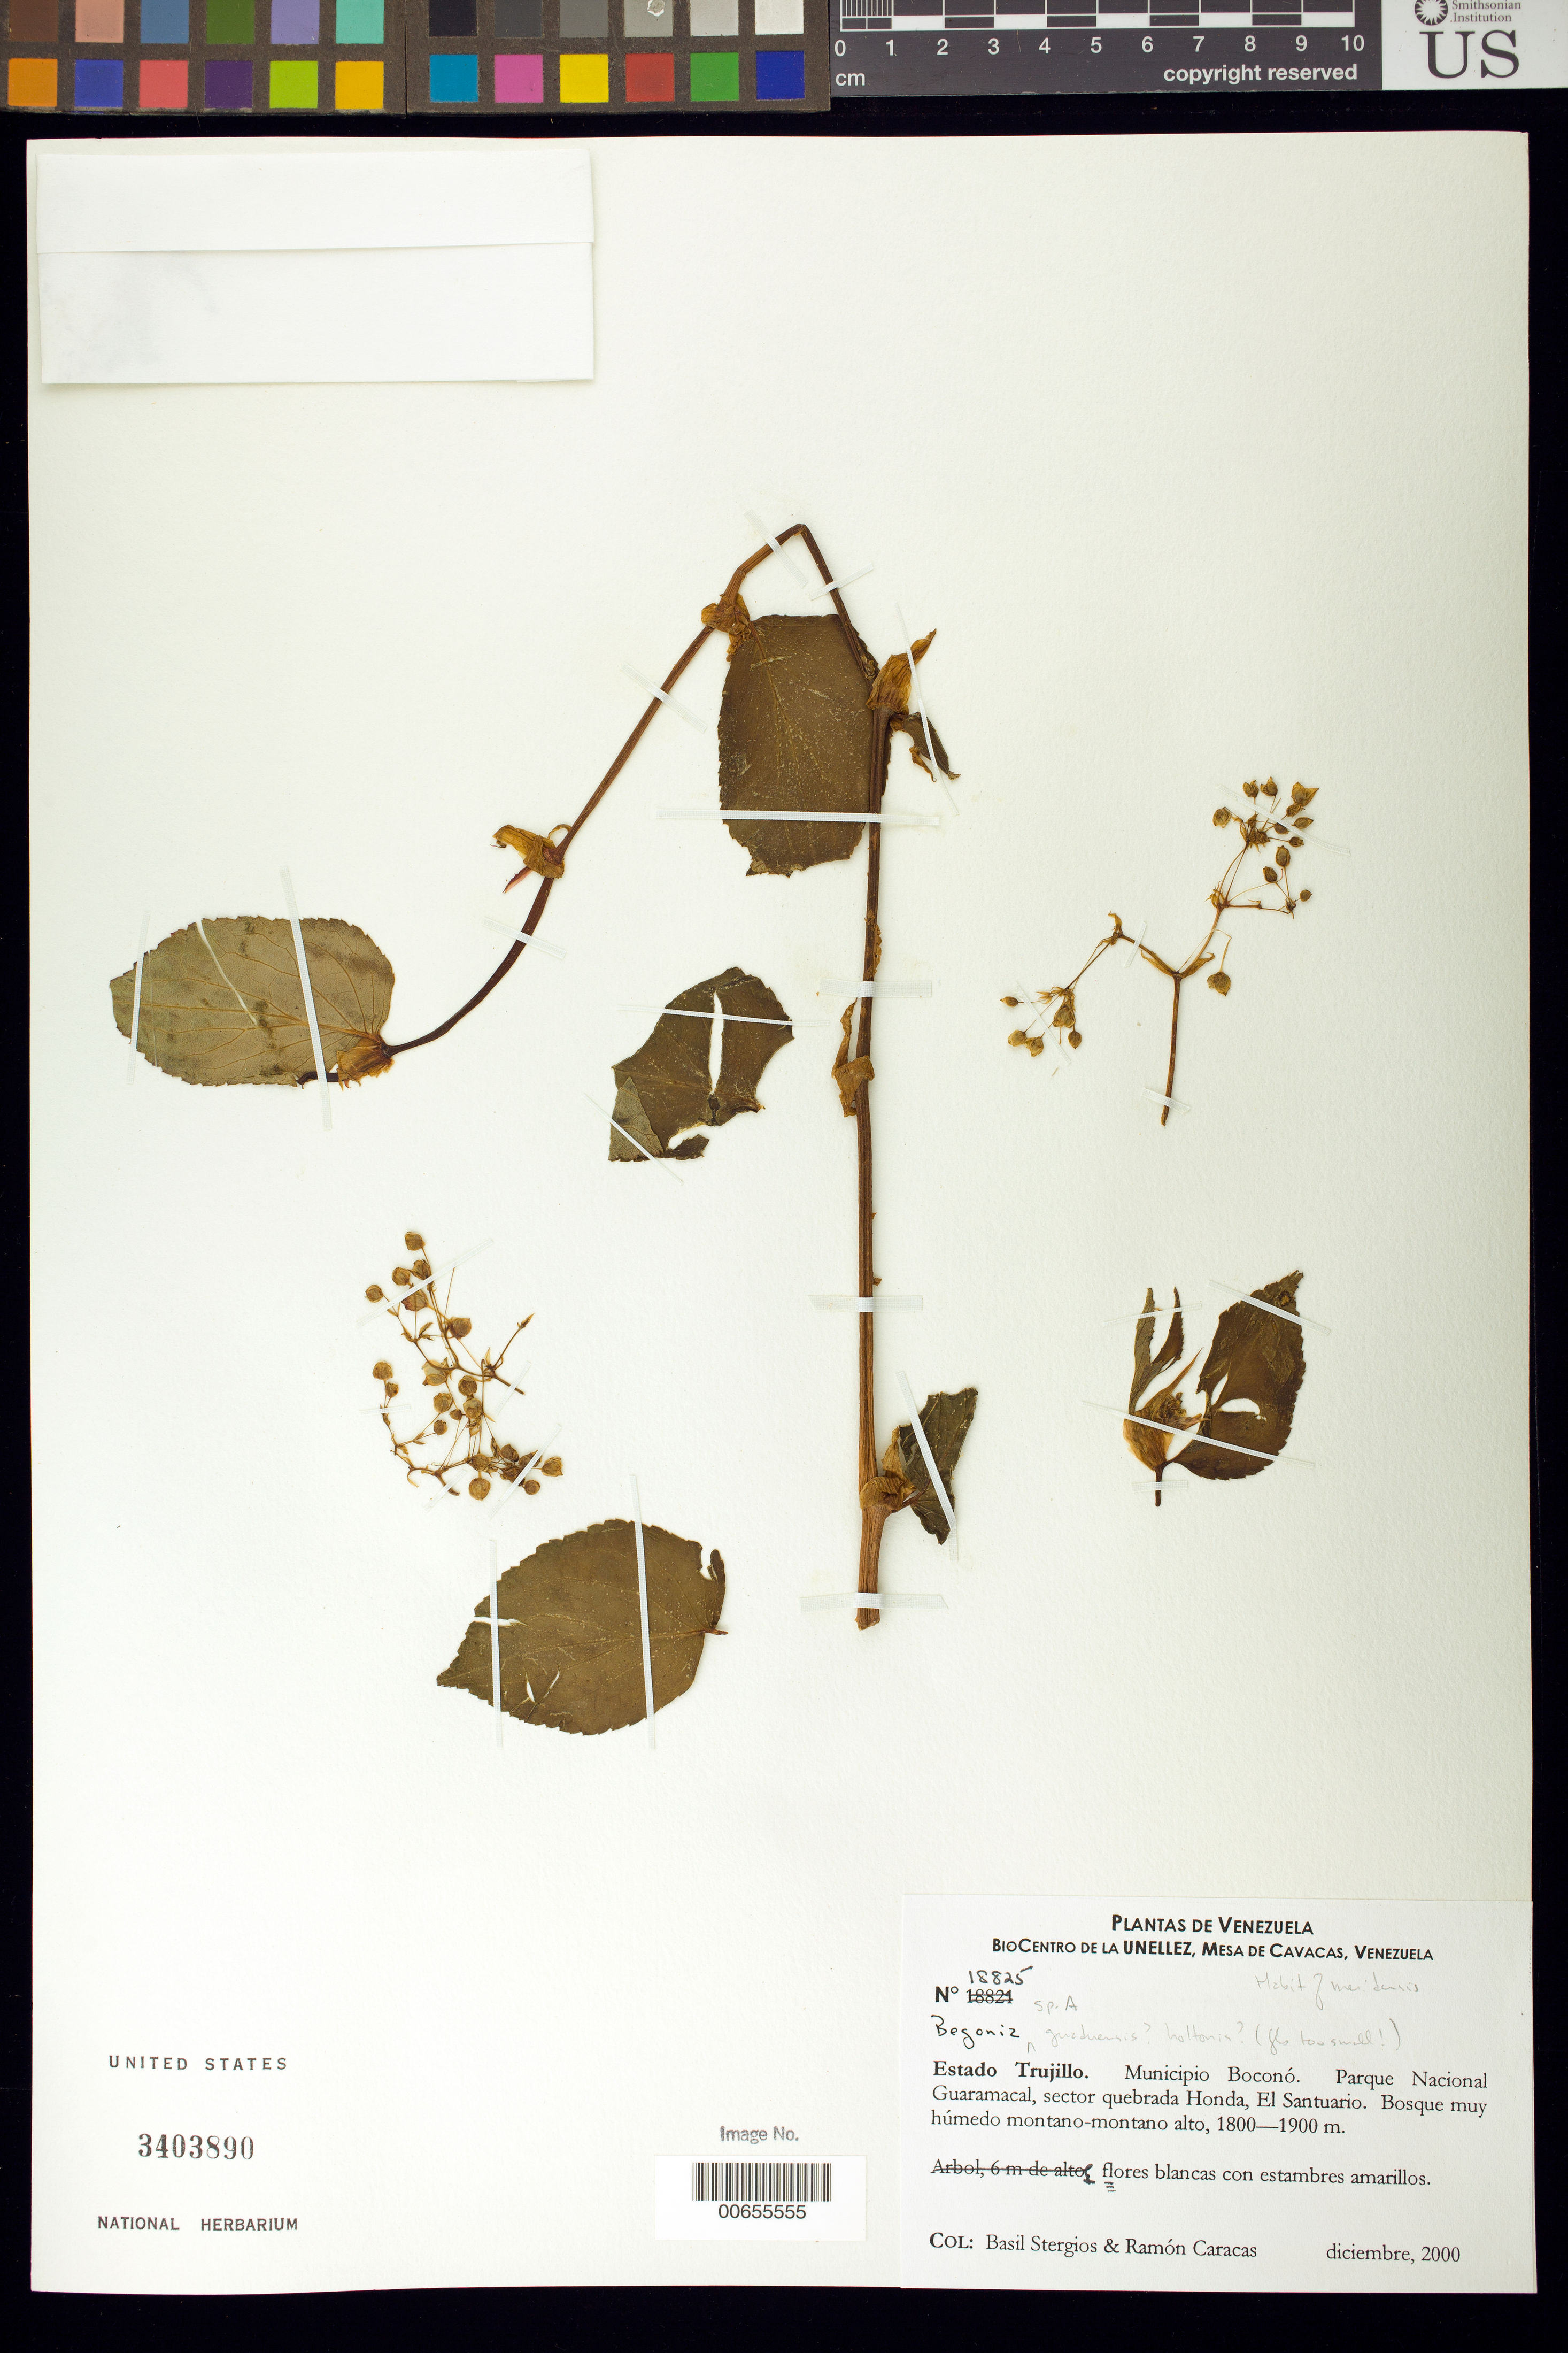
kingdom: Plantae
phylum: Tracheophyta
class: Magnoliopsida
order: Cucurbitales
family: Begoniaceae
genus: Begonia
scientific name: Begonia sp. a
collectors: B. G. Stergios & R. Caracas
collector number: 18825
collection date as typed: Dec 2000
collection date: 2000-12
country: Venezuela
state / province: Trujillo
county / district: Boconó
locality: Parque Nacional Guaramacal, quebrada Honda, El Santuario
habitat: Bosque muy húmedo montano-montano alto.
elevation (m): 1800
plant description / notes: PORT, US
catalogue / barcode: US 3403890